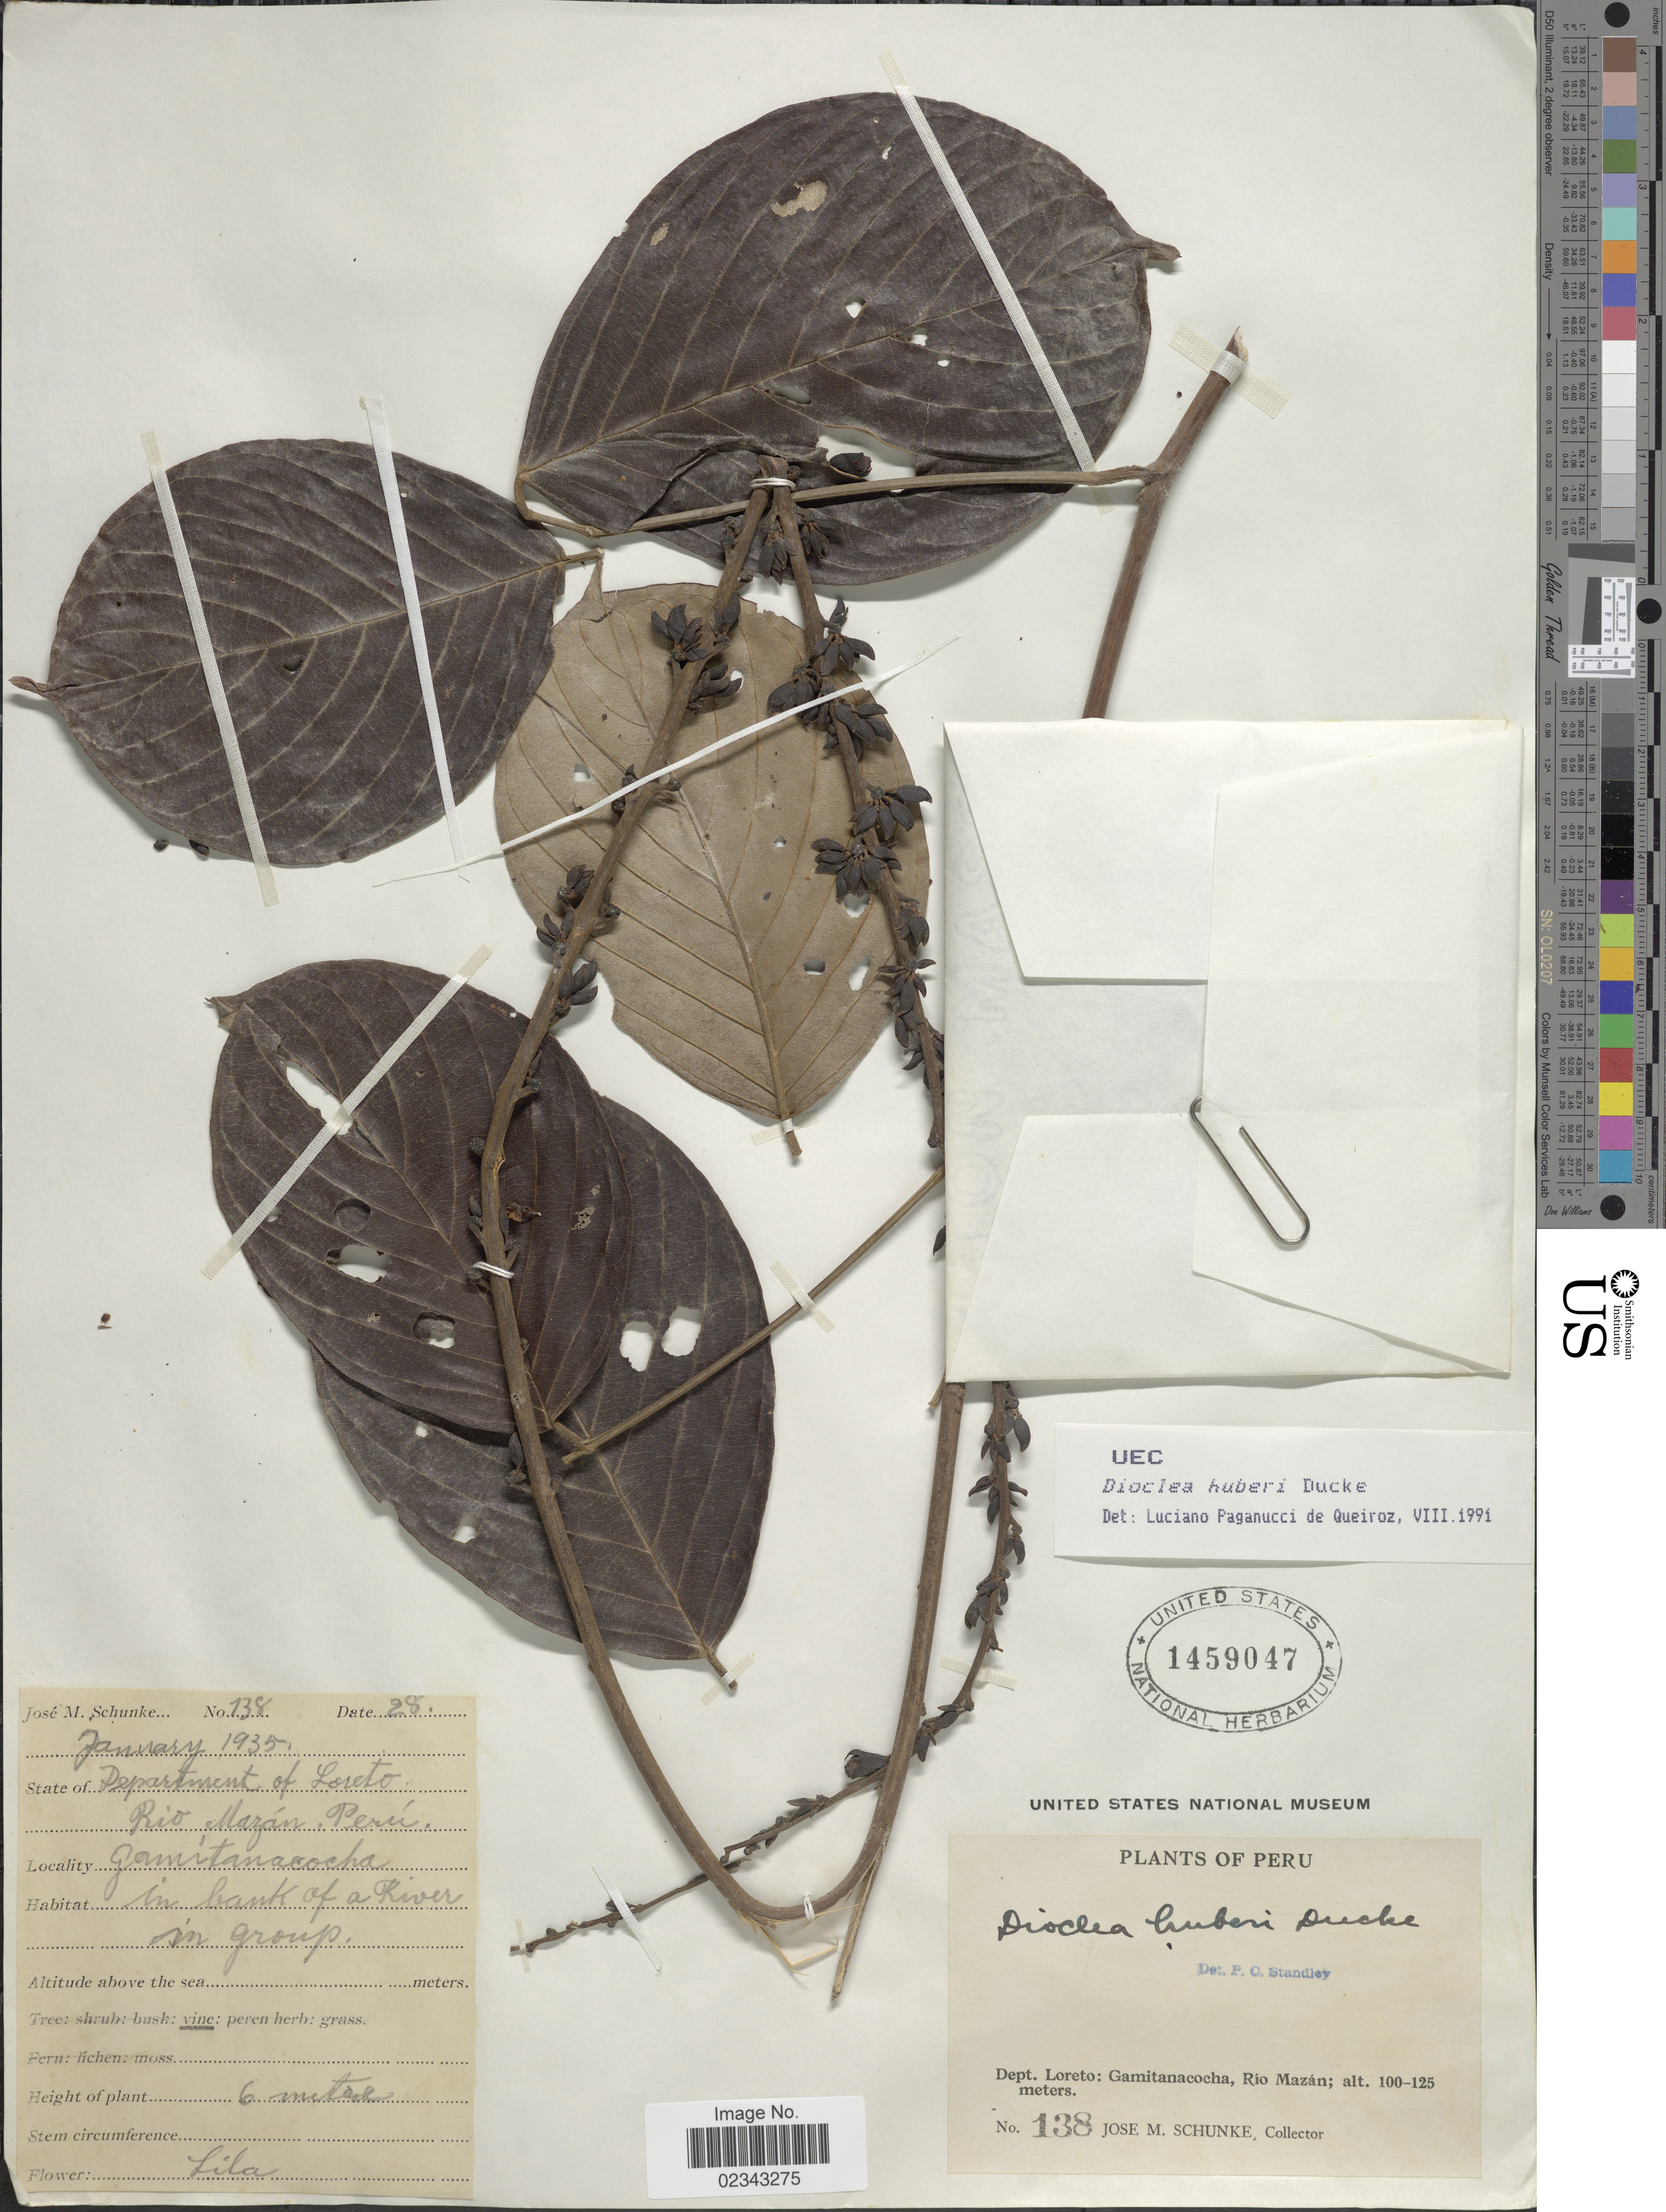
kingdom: Plantae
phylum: Tracheophyta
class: Magnoliopsida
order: Fabales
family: Fabaceae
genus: Macropsychanthus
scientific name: Macropsychanthus huberi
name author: (Ducke) L.P. Queiroz & Snak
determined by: Strong, Mark T., (BOT), Smithsonian Institution - National Museum of Natural History (UNITED STATES)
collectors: J. M. Schunke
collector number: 138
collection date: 1935-01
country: Peru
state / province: Loreto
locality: Dept. Loreto: Gamitanacocha, Rio Mazán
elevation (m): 100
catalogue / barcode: US 1459047